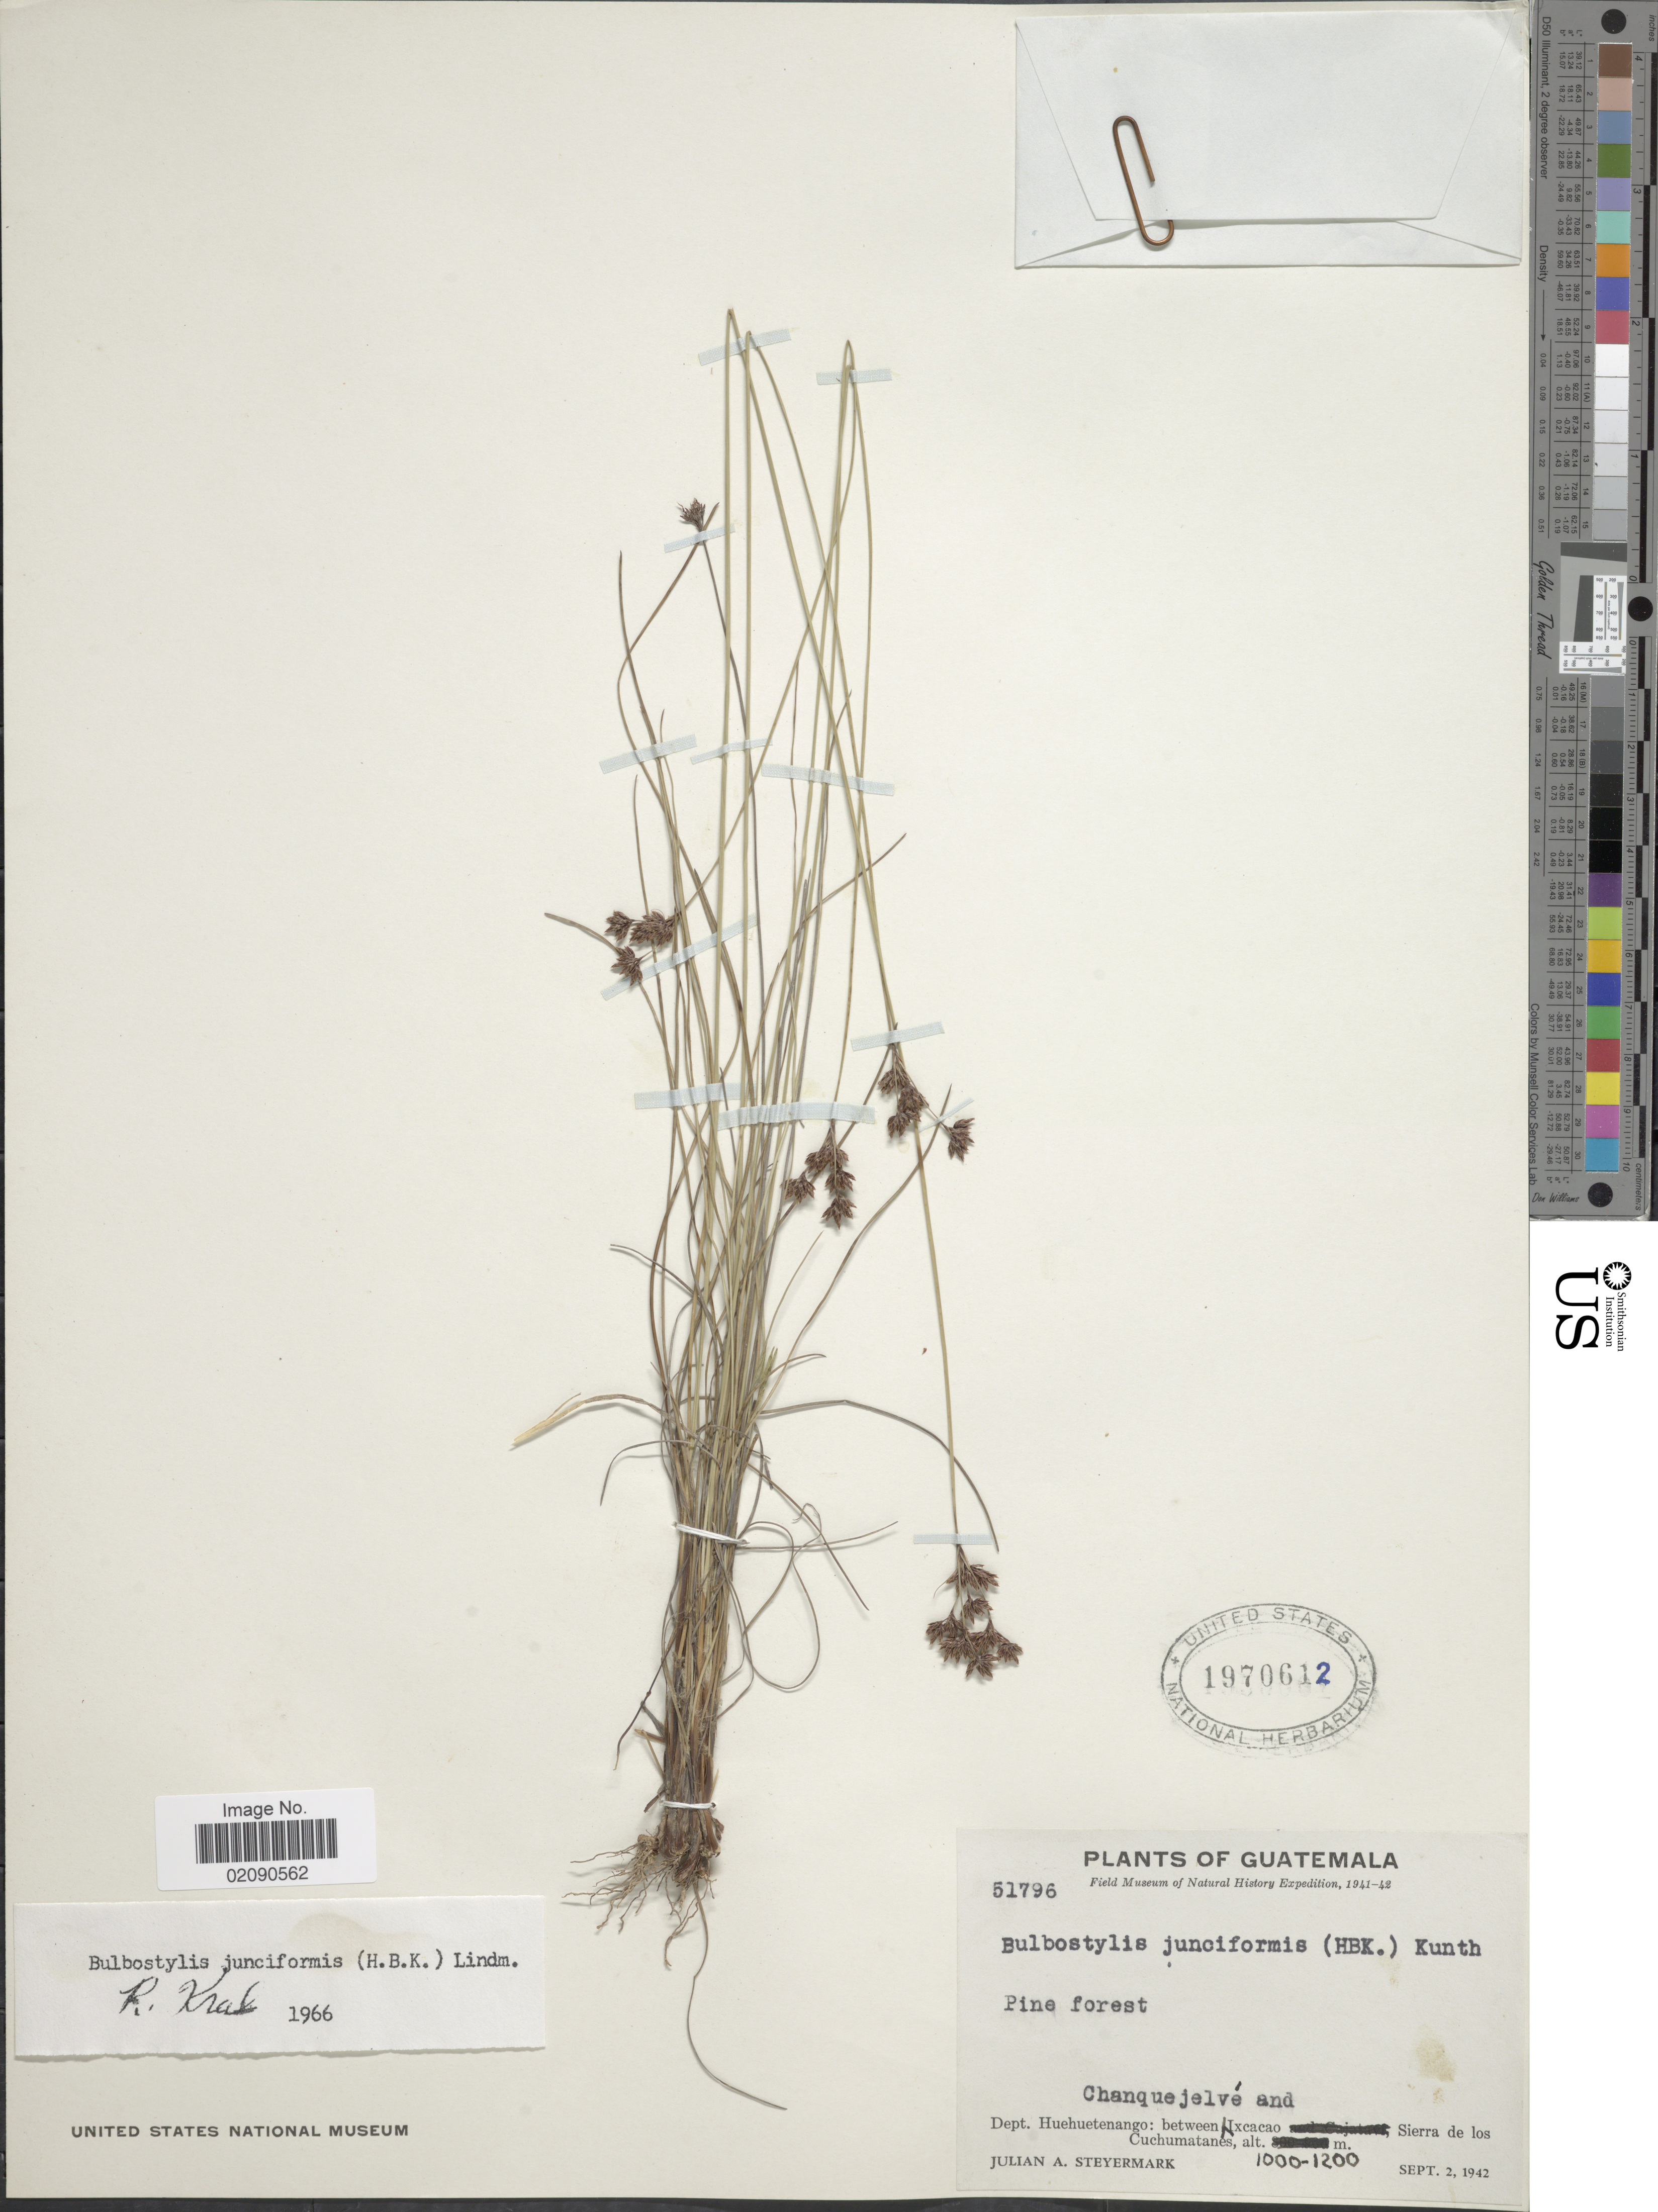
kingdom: Plantae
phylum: Tracheophyta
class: Liliopsida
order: Poales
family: Cyperaceae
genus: Bulbostylis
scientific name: Bulbostylis junciformis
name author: (Kunth) C.B. Clarke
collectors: J. Steyermark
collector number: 51796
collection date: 1942-09-02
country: Guatemala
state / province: Huehuetenango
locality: Pine forest, Dept. Huehuetenango: between Chanquejelvé and Ixcacao, Sierra de los Cuchumatanes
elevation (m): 1000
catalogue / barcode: US 1970612